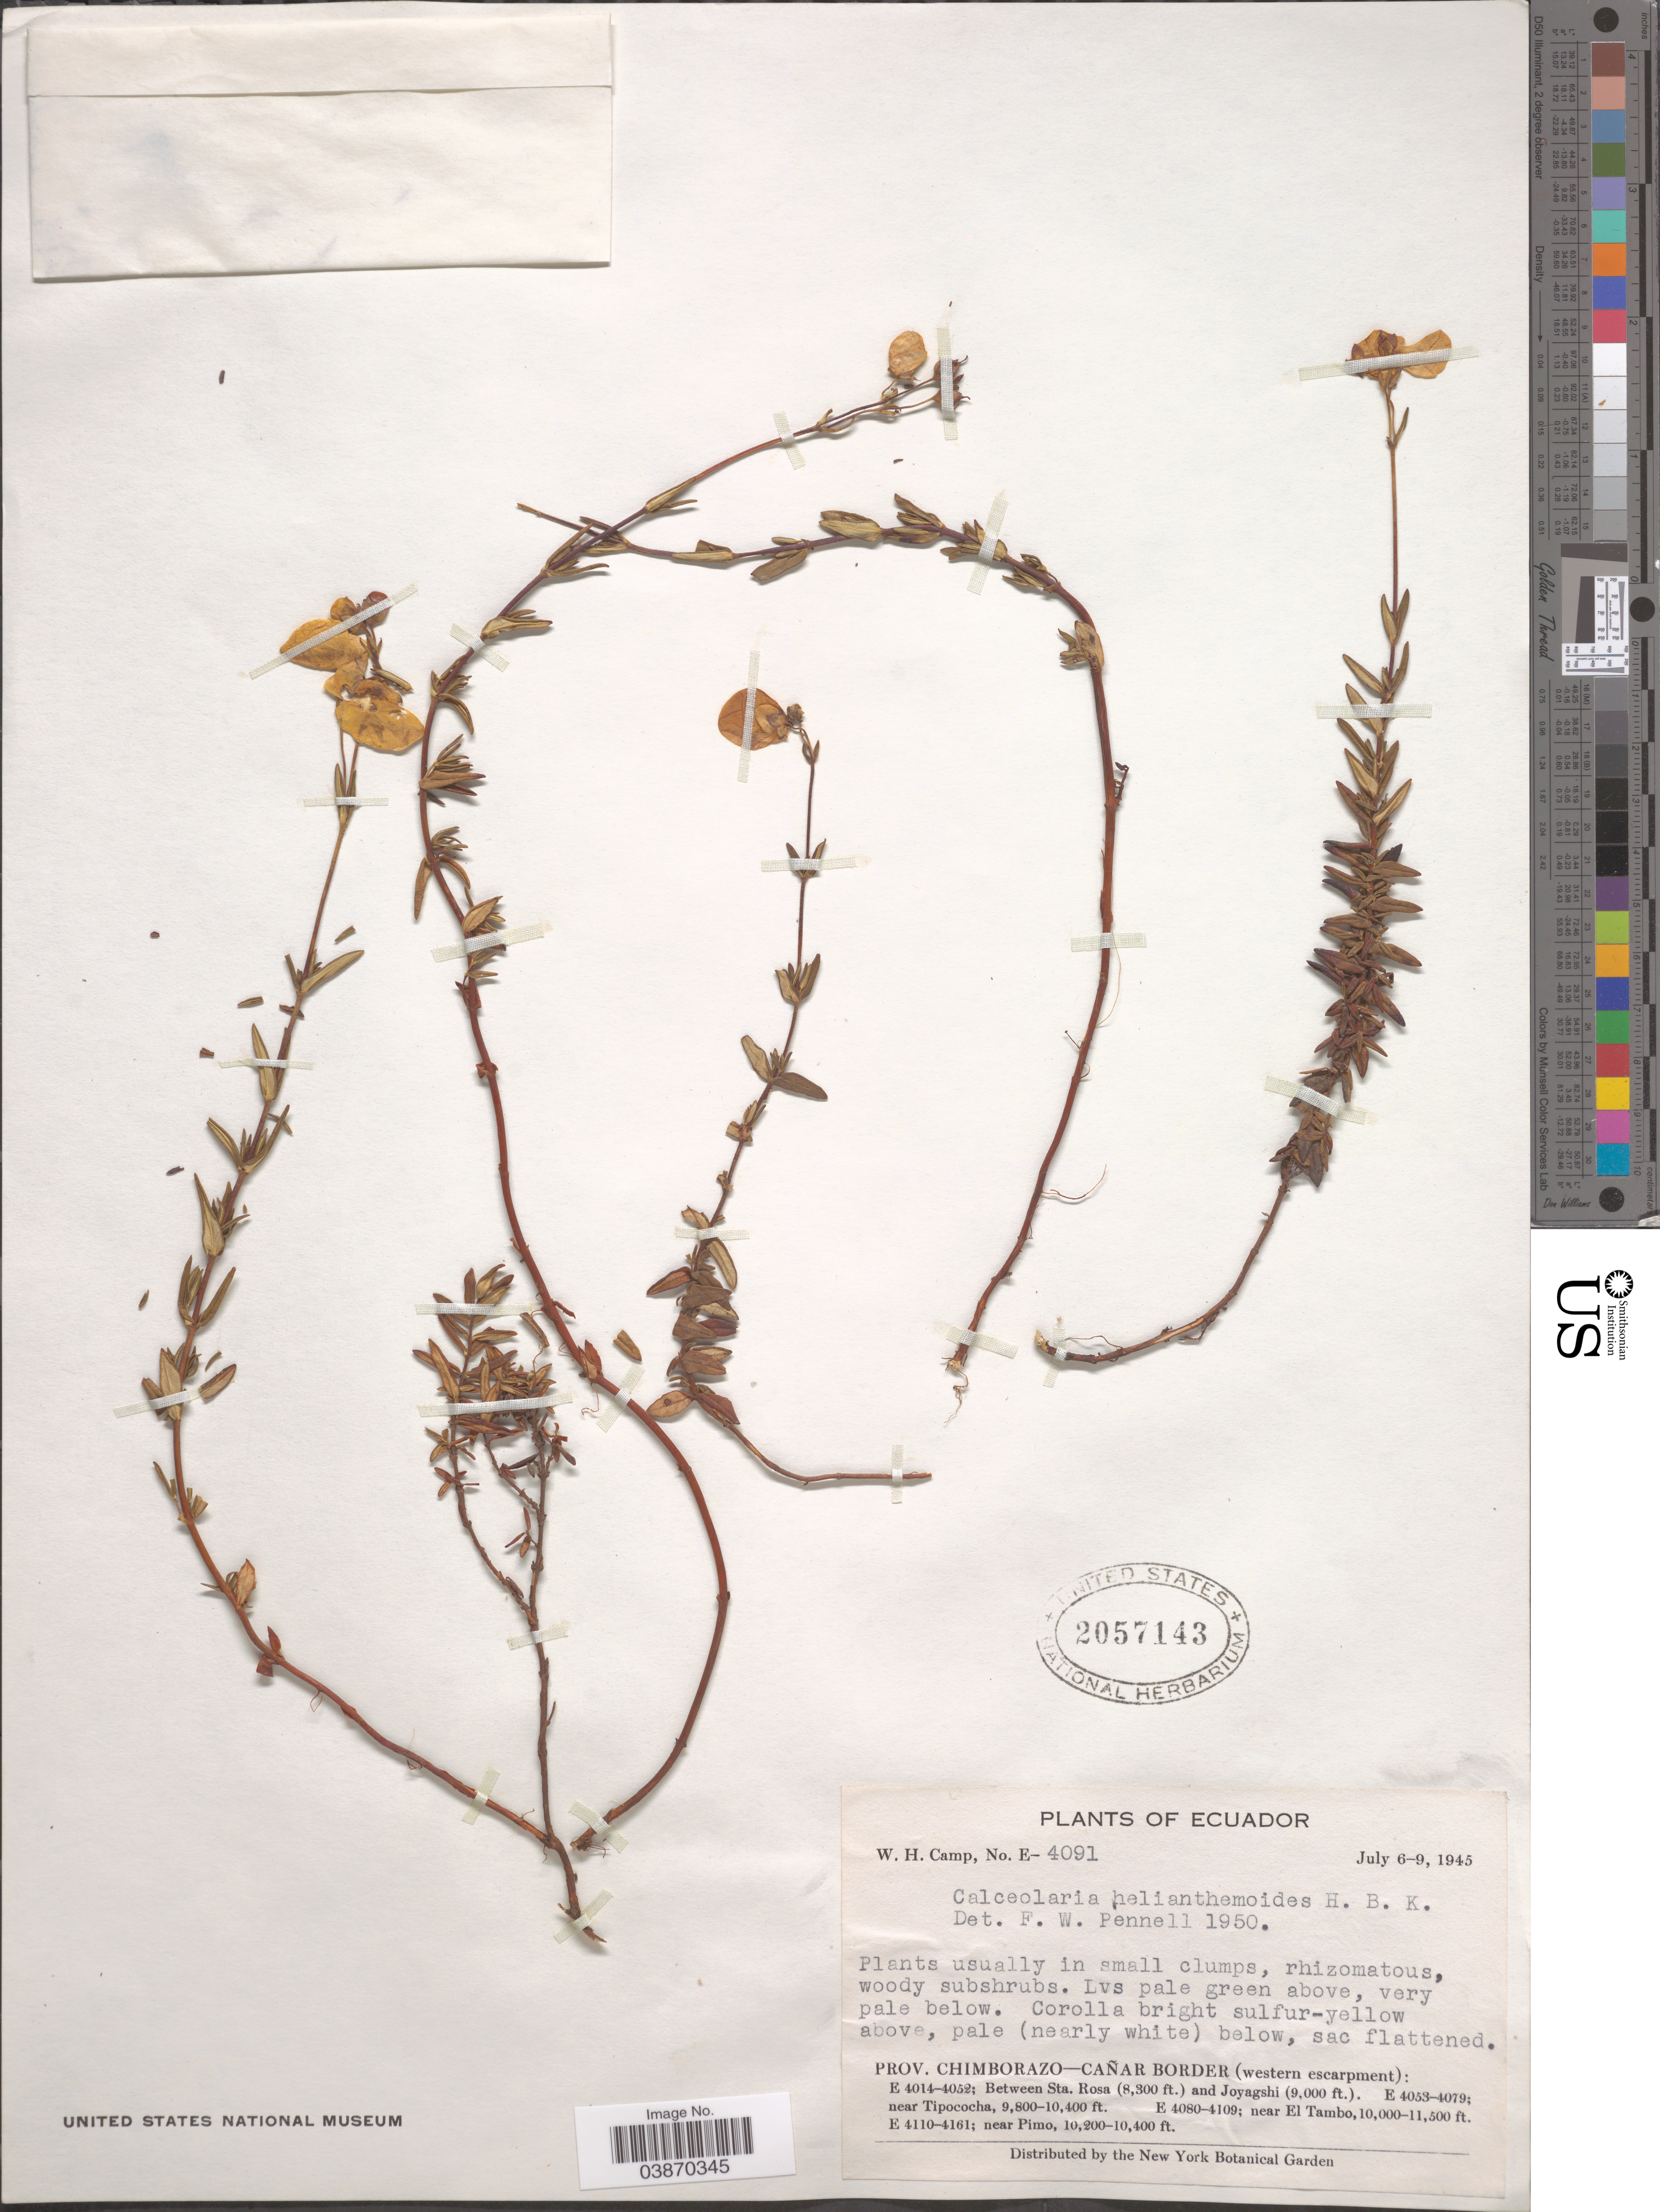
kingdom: Plantae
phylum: Tracheophyta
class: Magnoliopsida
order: Lamiales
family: Calceolariaceae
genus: Calceolaria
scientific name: Calceolaria helianthemoides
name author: Kunth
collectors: W. H. Camp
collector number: E-4091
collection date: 1945-07-06/1945-07-09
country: Ecuador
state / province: Chimborazo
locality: Cañar Border (western escarpment): near El Tambo.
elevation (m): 3048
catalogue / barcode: US 2057143